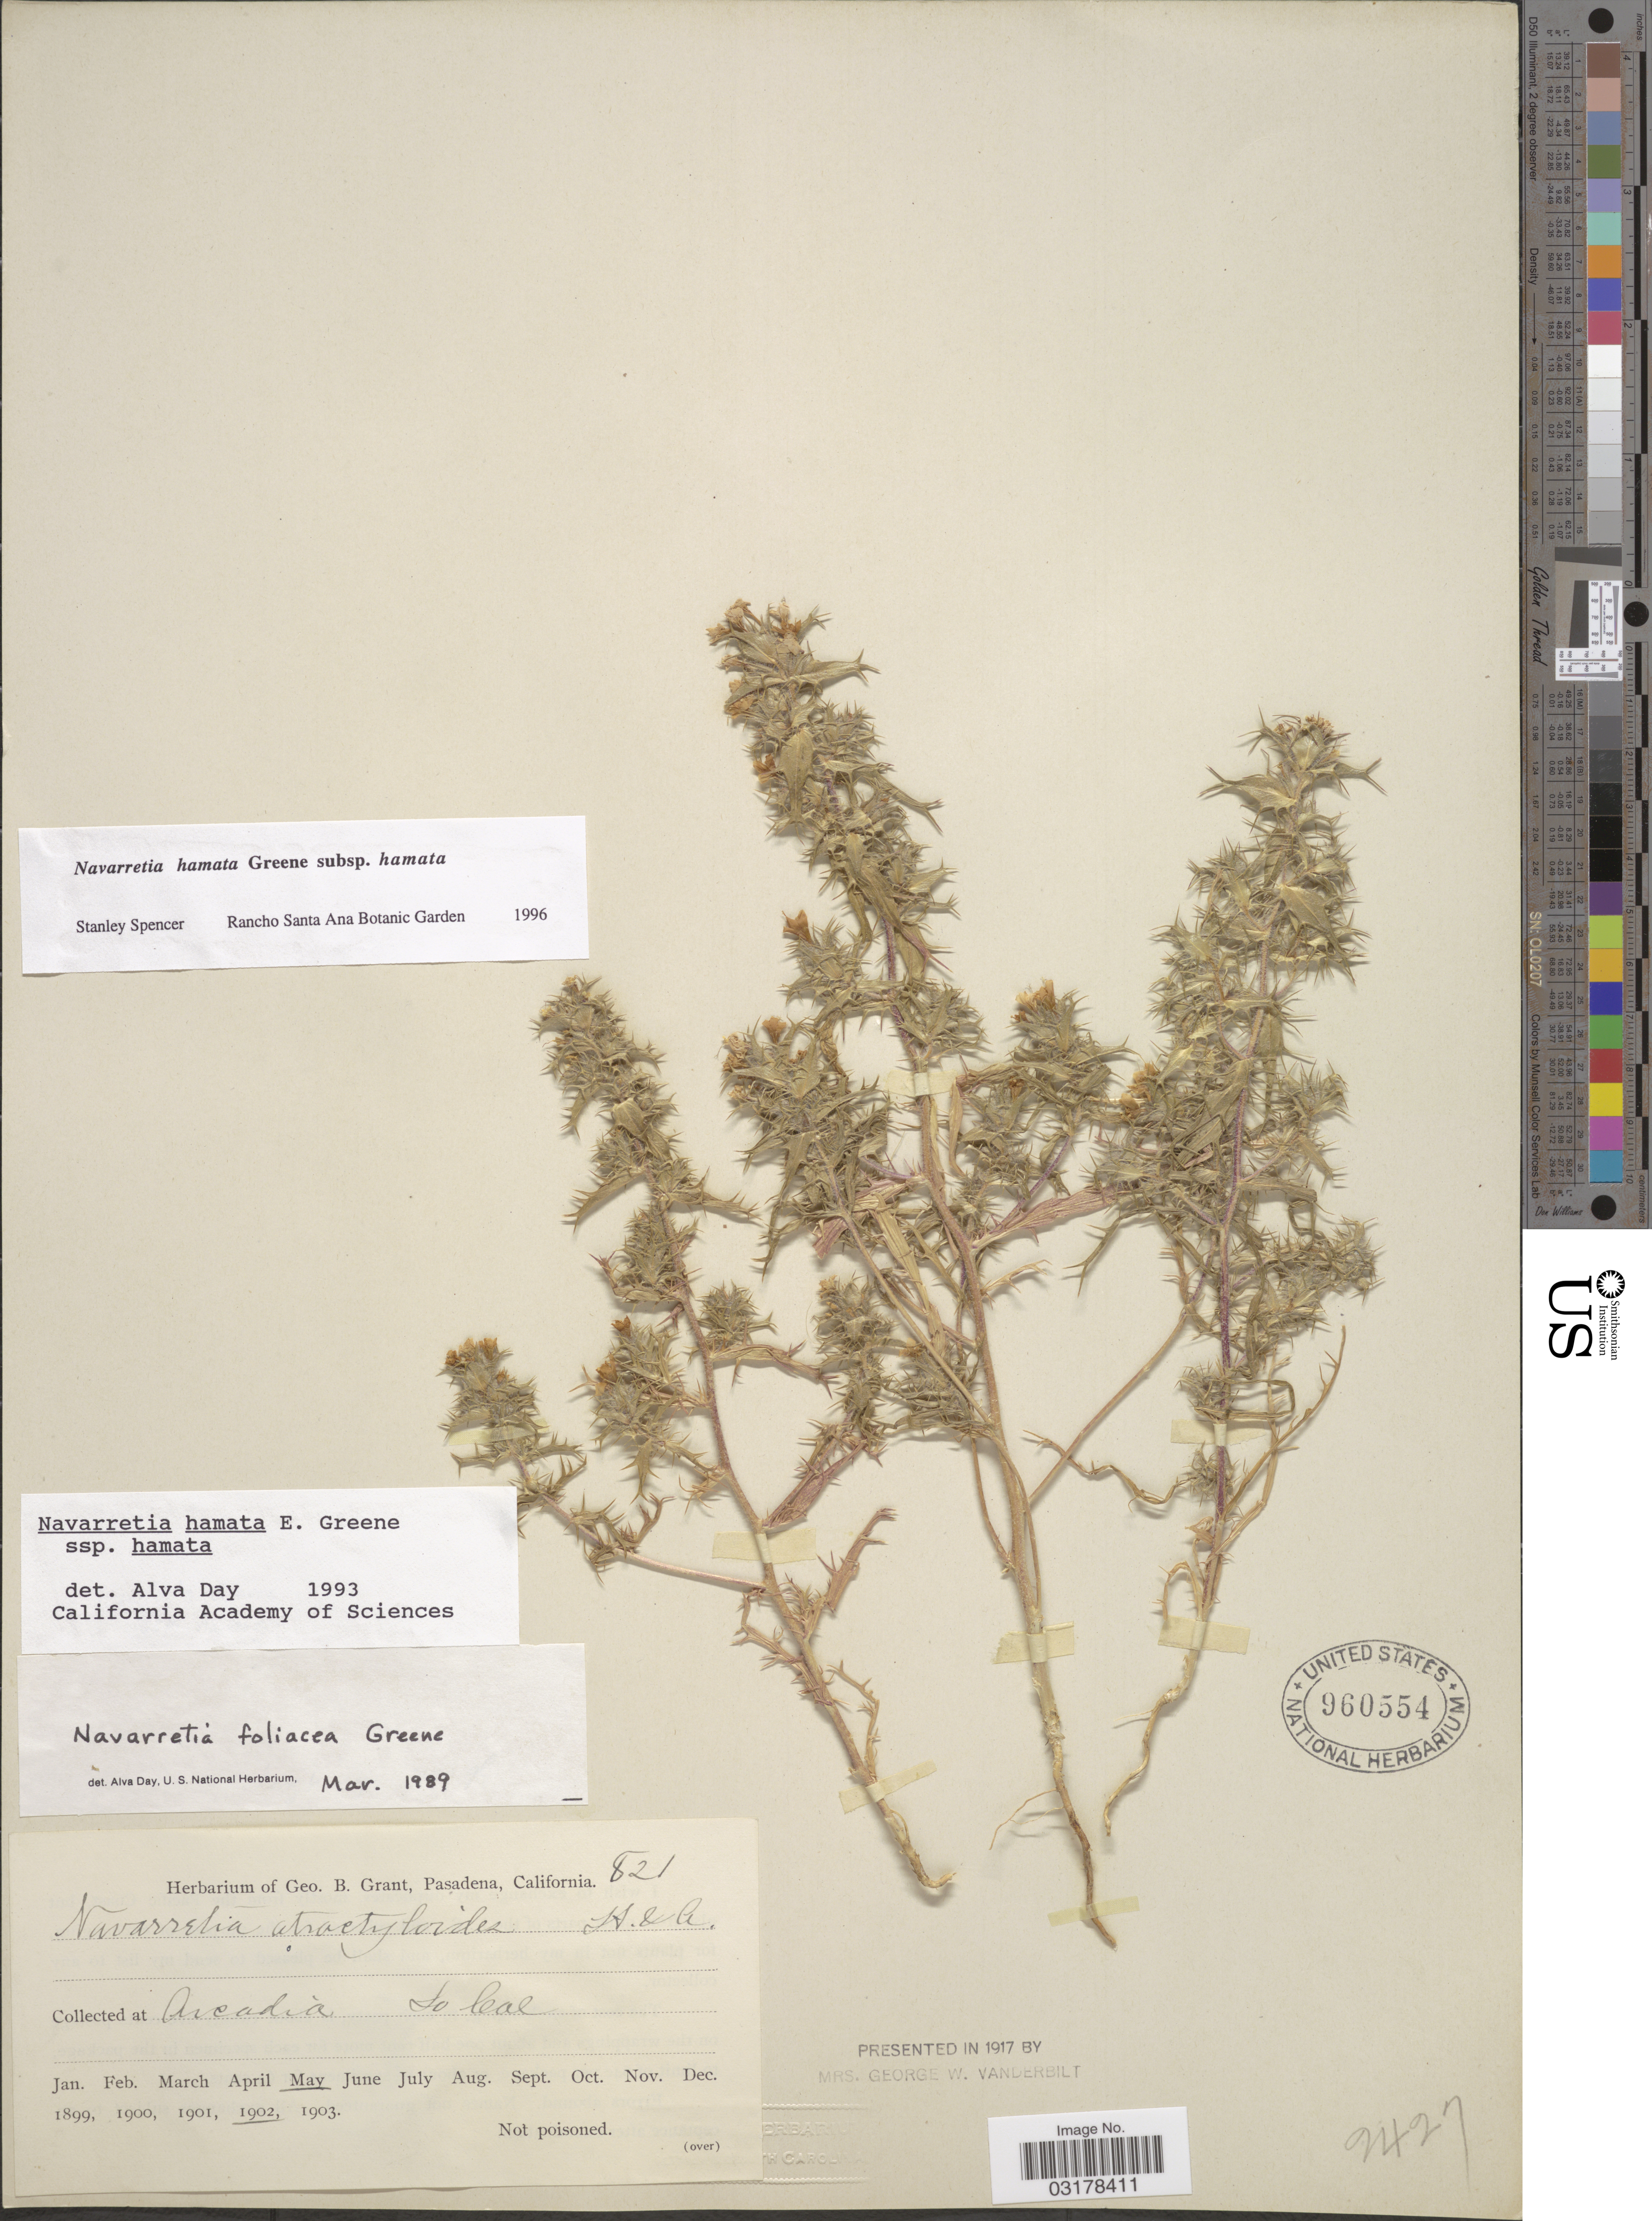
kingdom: Plantae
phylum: Tracheophyta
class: Magnoliopsida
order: Ericales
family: Polemoniaceae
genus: Navarretia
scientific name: Navarretia hamata var. hamata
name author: Greene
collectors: ex herb. Geo. B. Grant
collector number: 821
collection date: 1902-05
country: United States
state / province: California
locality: Arcadia So Cal.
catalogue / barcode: US 960554